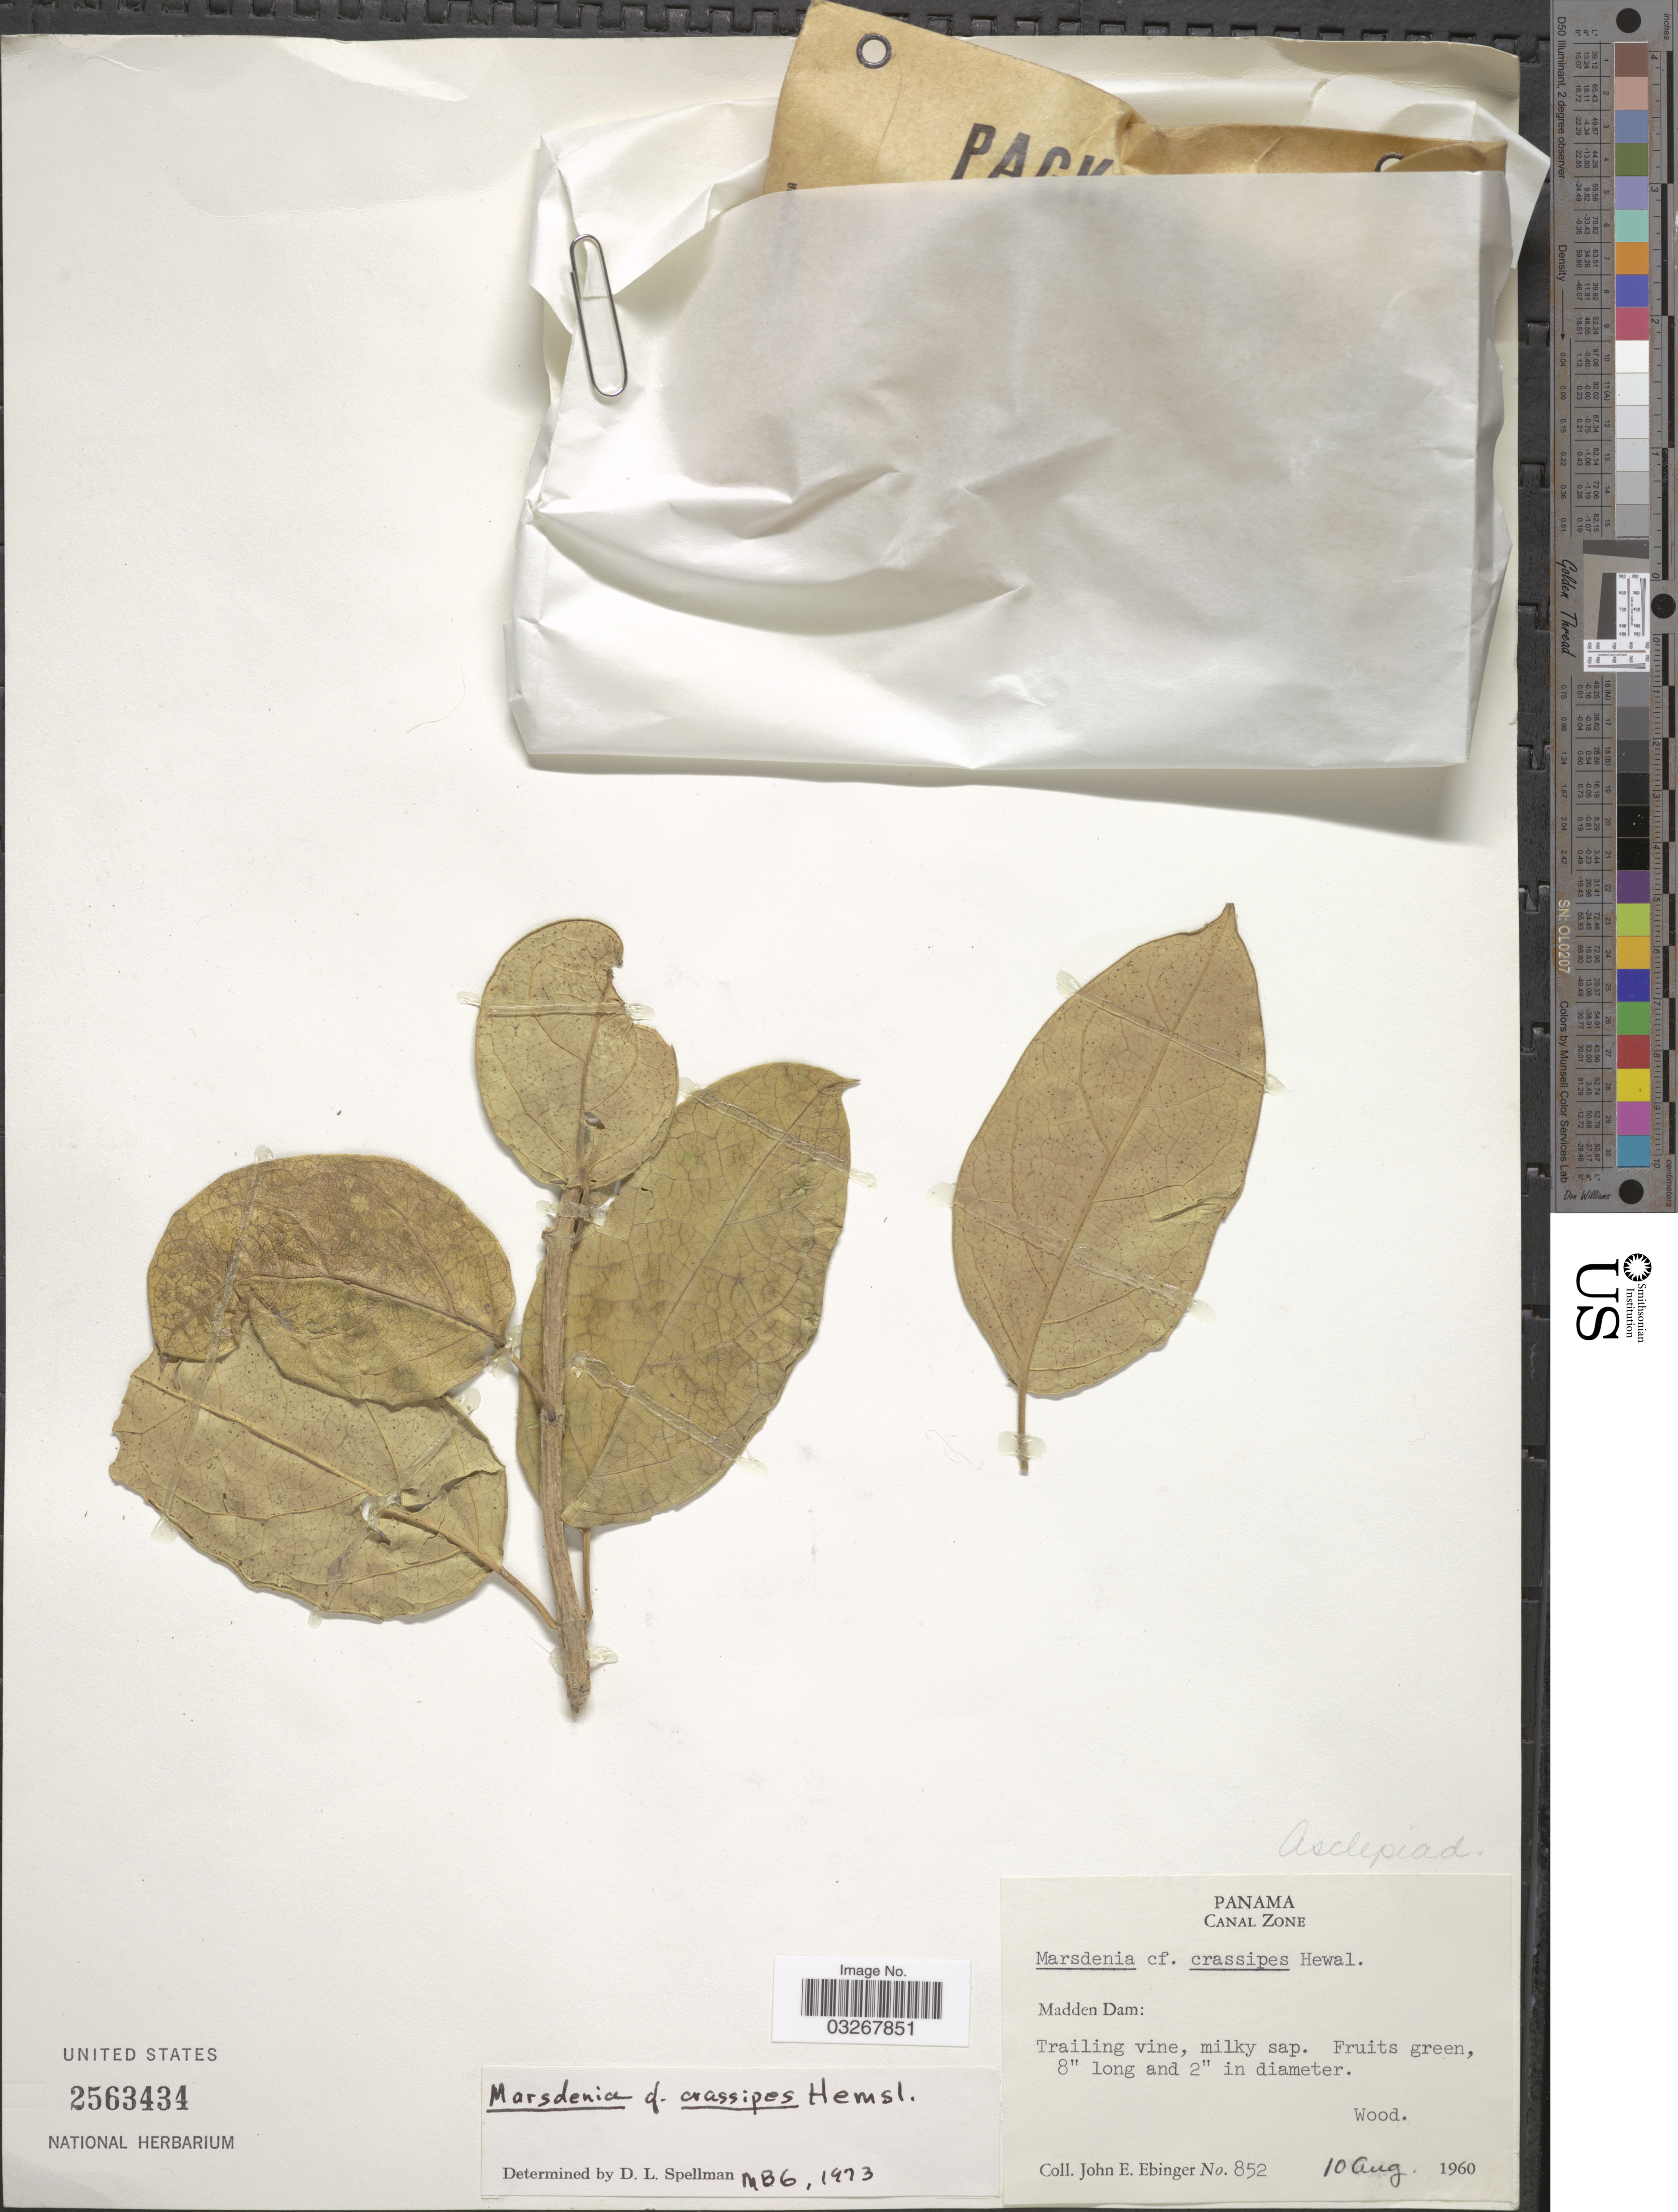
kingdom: Plantae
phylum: Tracheophyta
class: Magnoliopsida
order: Gentianales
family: Apocynaceae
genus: Marsdenia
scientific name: Marsdenia crassipes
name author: Hemsl.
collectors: J. Ebinger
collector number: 852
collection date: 1960-08-10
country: Panama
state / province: Colón / Panamá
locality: Canal Zone. Madden Dam.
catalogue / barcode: US 2563434